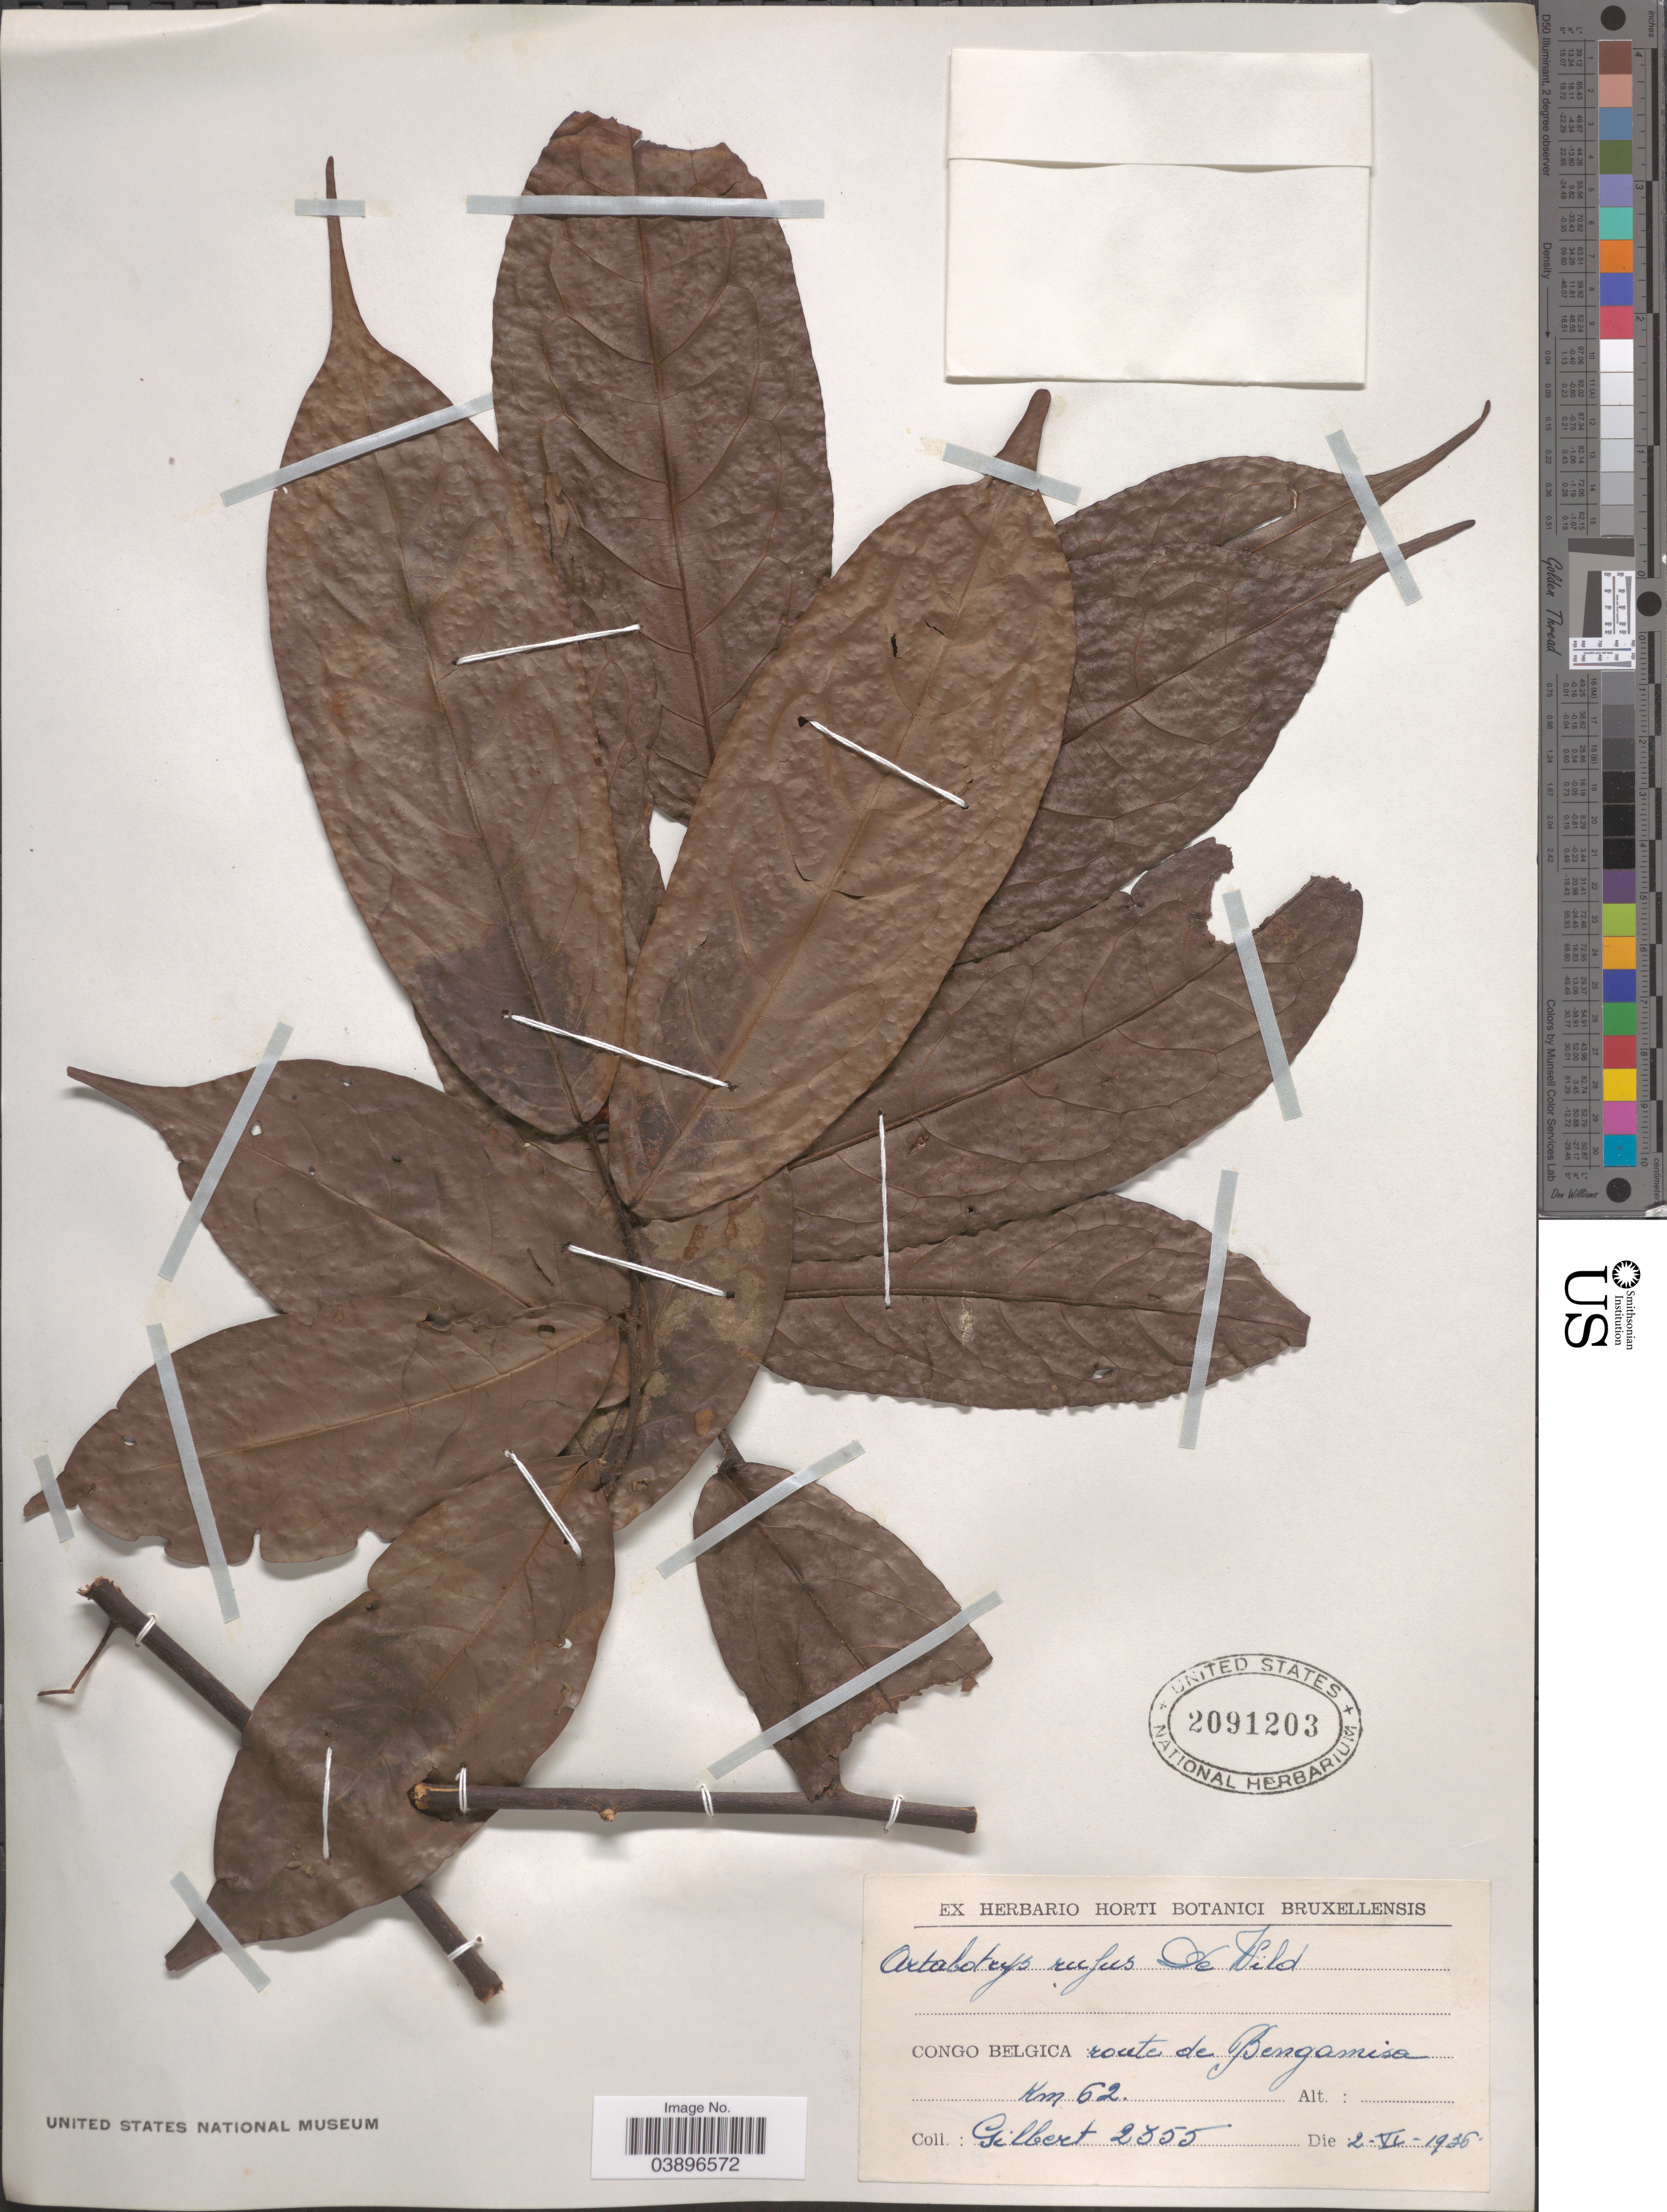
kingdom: Plantae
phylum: Tracheophyta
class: Magnoliopsida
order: Magnoliales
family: Annonaceae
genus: Artabotrys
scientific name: Artabotrys rufus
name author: De Wild.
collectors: -. Gilbert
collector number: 2355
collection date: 1936-06-02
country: Congo, Democratic Republic of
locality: Congo Belgica: route de Bengamisa Km 62.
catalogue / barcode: US 2091203